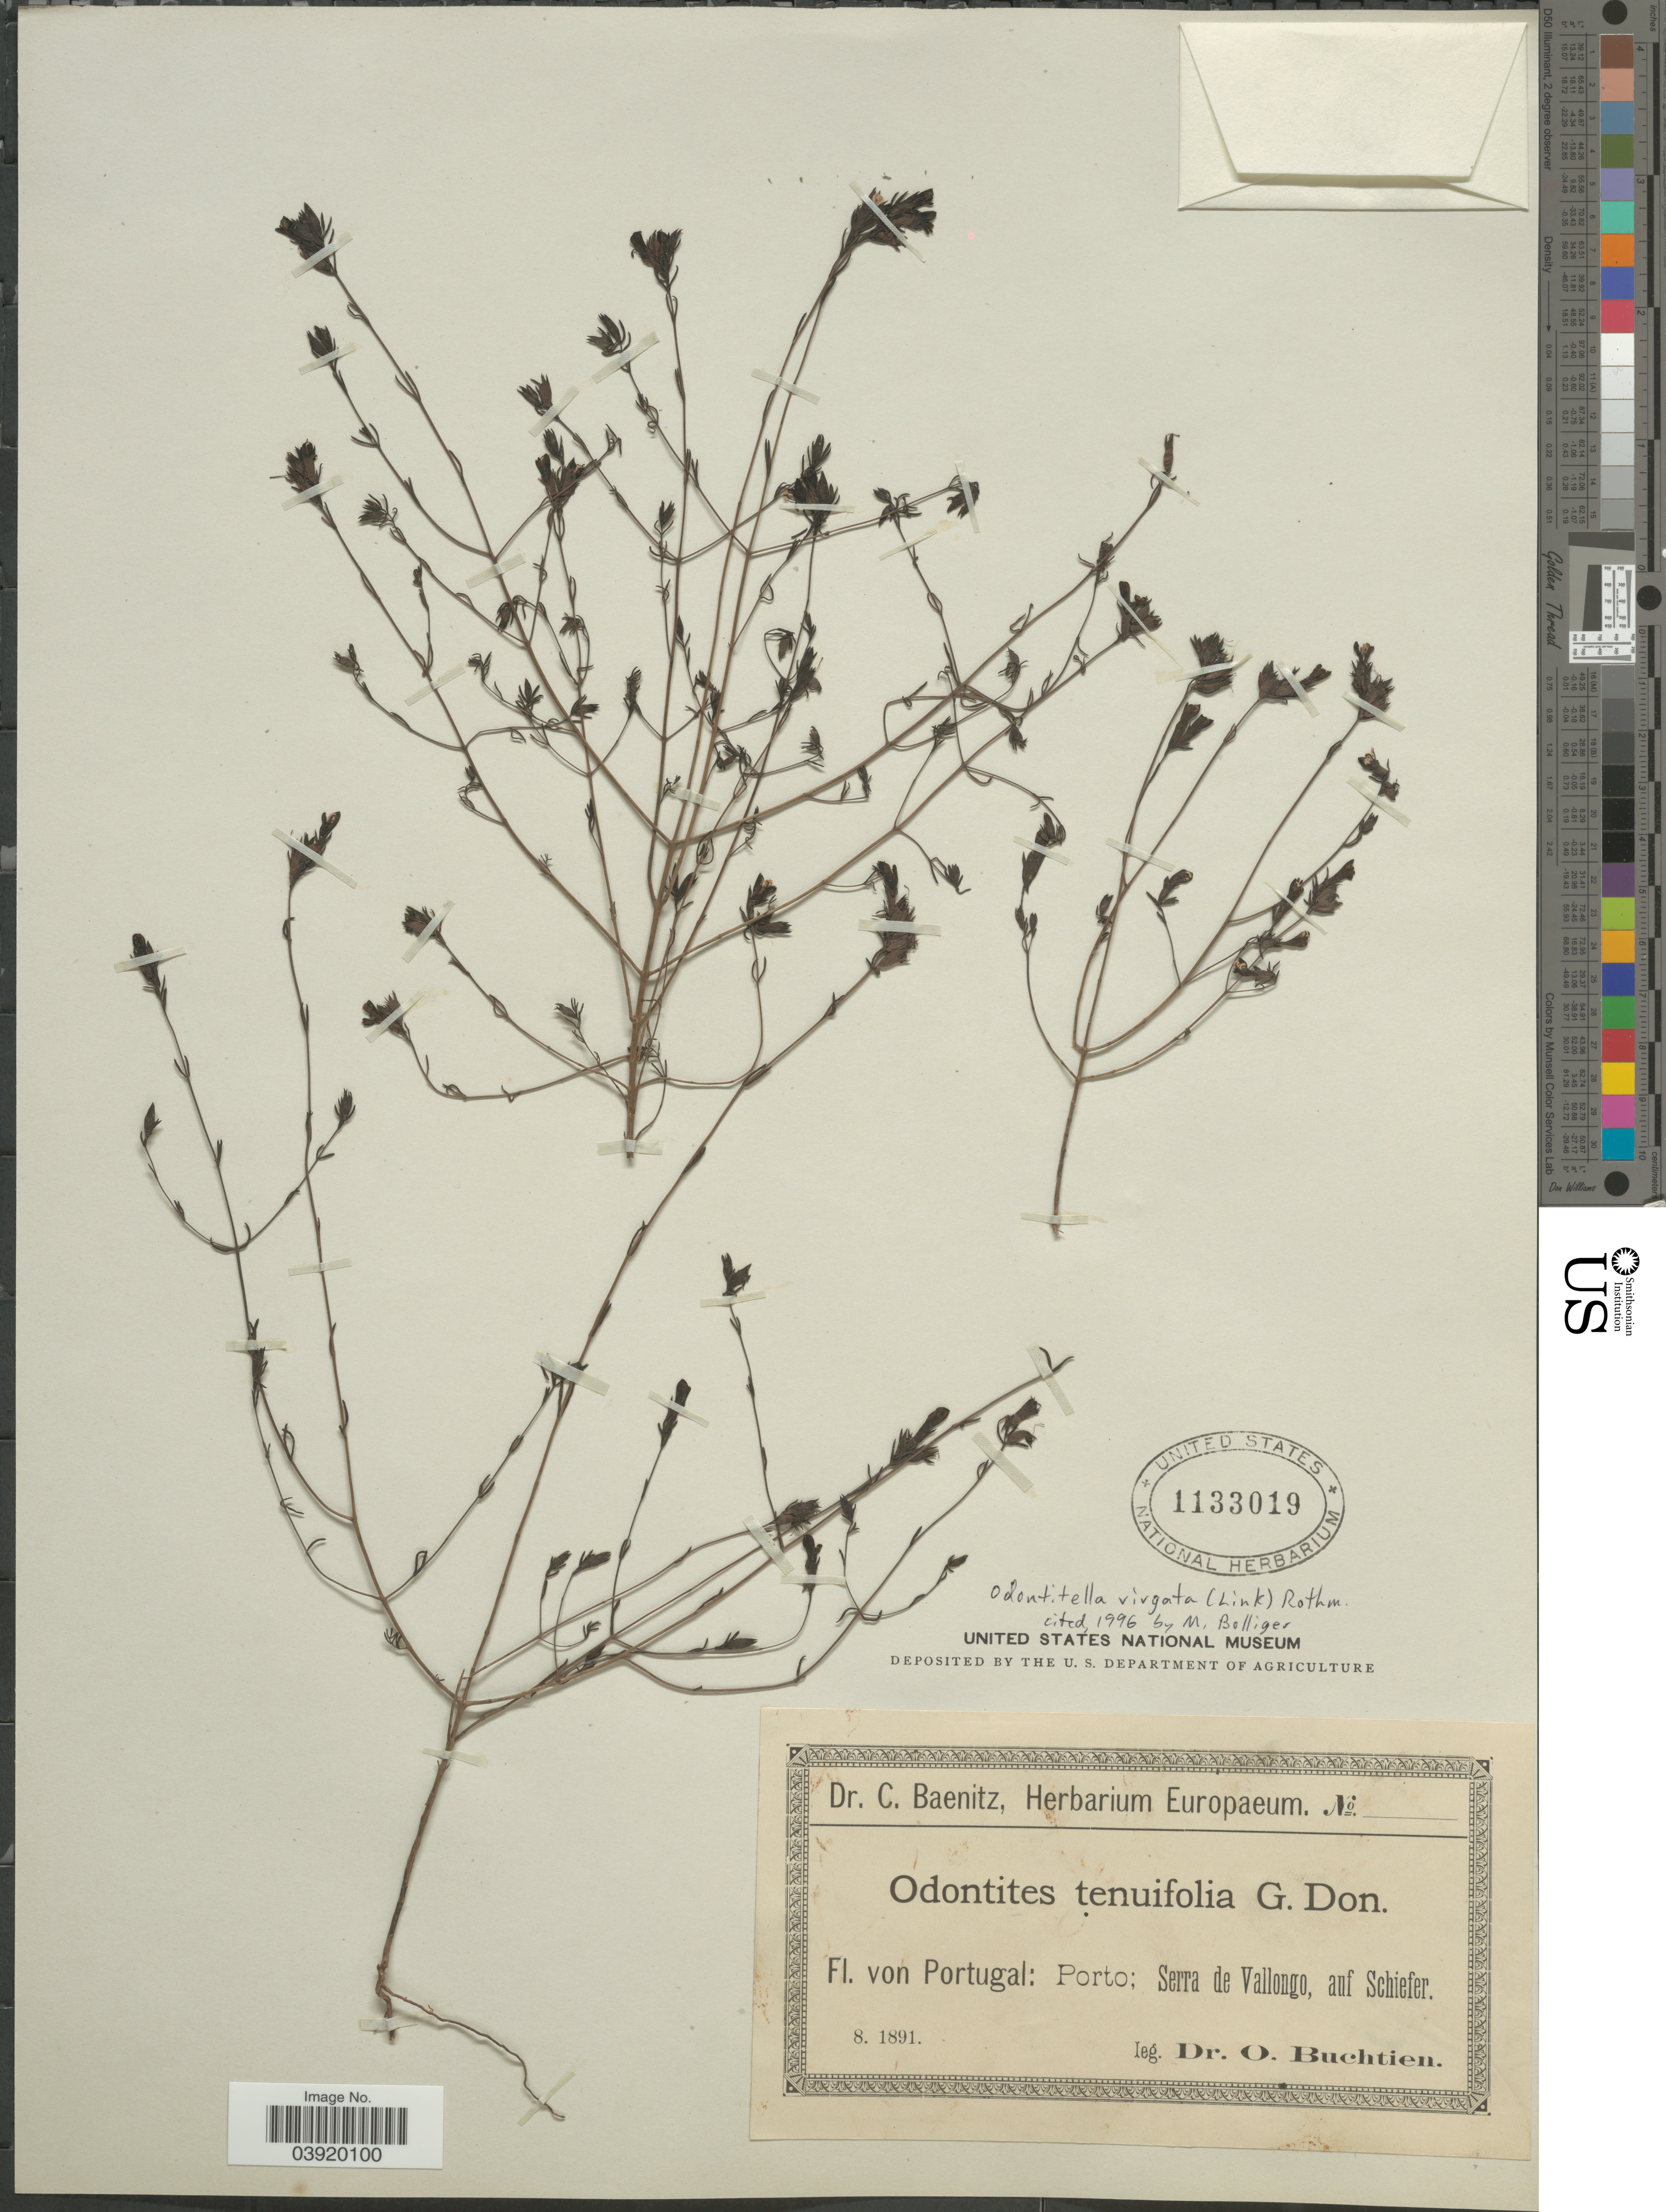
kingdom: Plantae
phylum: Tracheophyta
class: Magnoliopsida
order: Lamiales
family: Orobanchaceae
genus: Odontitella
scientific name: Odontitella virgata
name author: (Link) Rothm.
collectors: O. Buchtien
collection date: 1891-08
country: Portugal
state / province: Porto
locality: Serra de Vallongo, auf Schiefer.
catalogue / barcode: US 1133019